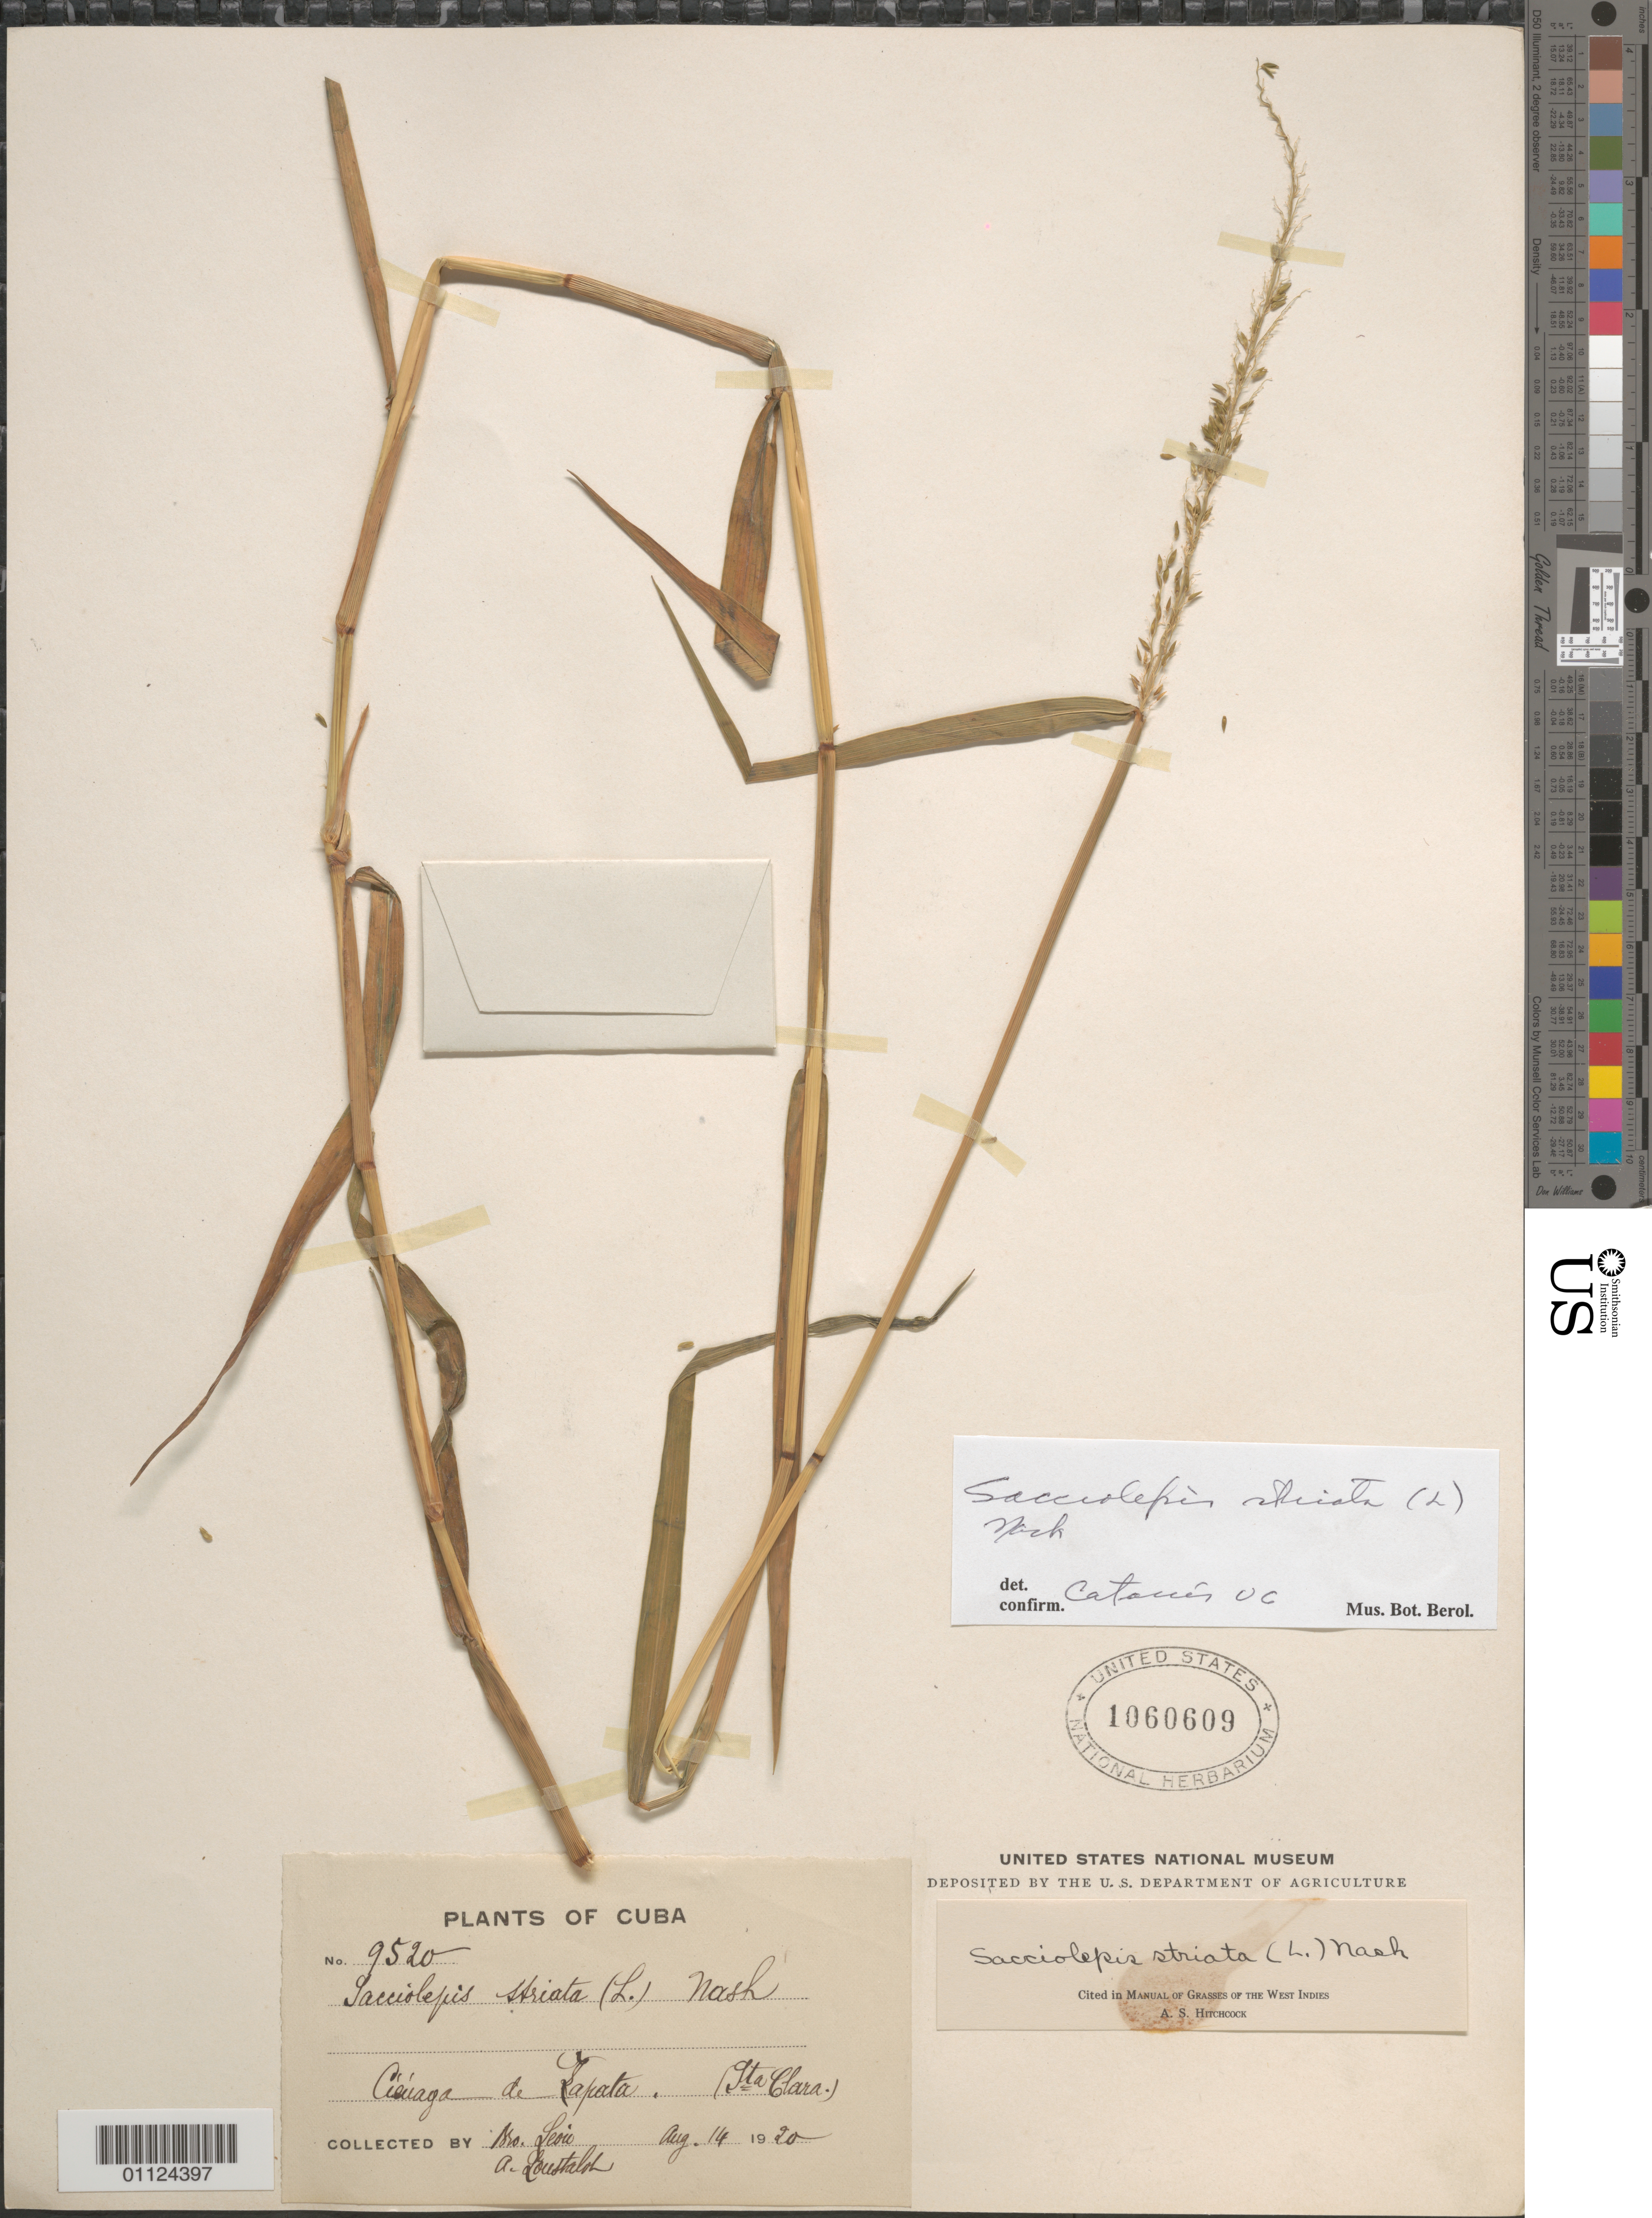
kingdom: Plantae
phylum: Tracheophyta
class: Liliopsida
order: Poales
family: Poaceae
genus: Sacciolepis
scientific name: Sacciolepis striata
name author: (L.) Nash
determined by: Catasús Guerra, L. J.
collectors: Bro. León & A. Loustalot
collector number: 9520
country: Cuba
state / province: Matanzas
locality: Ciénaga de Zapata (Sta. Clara).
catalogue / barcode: US 1060609